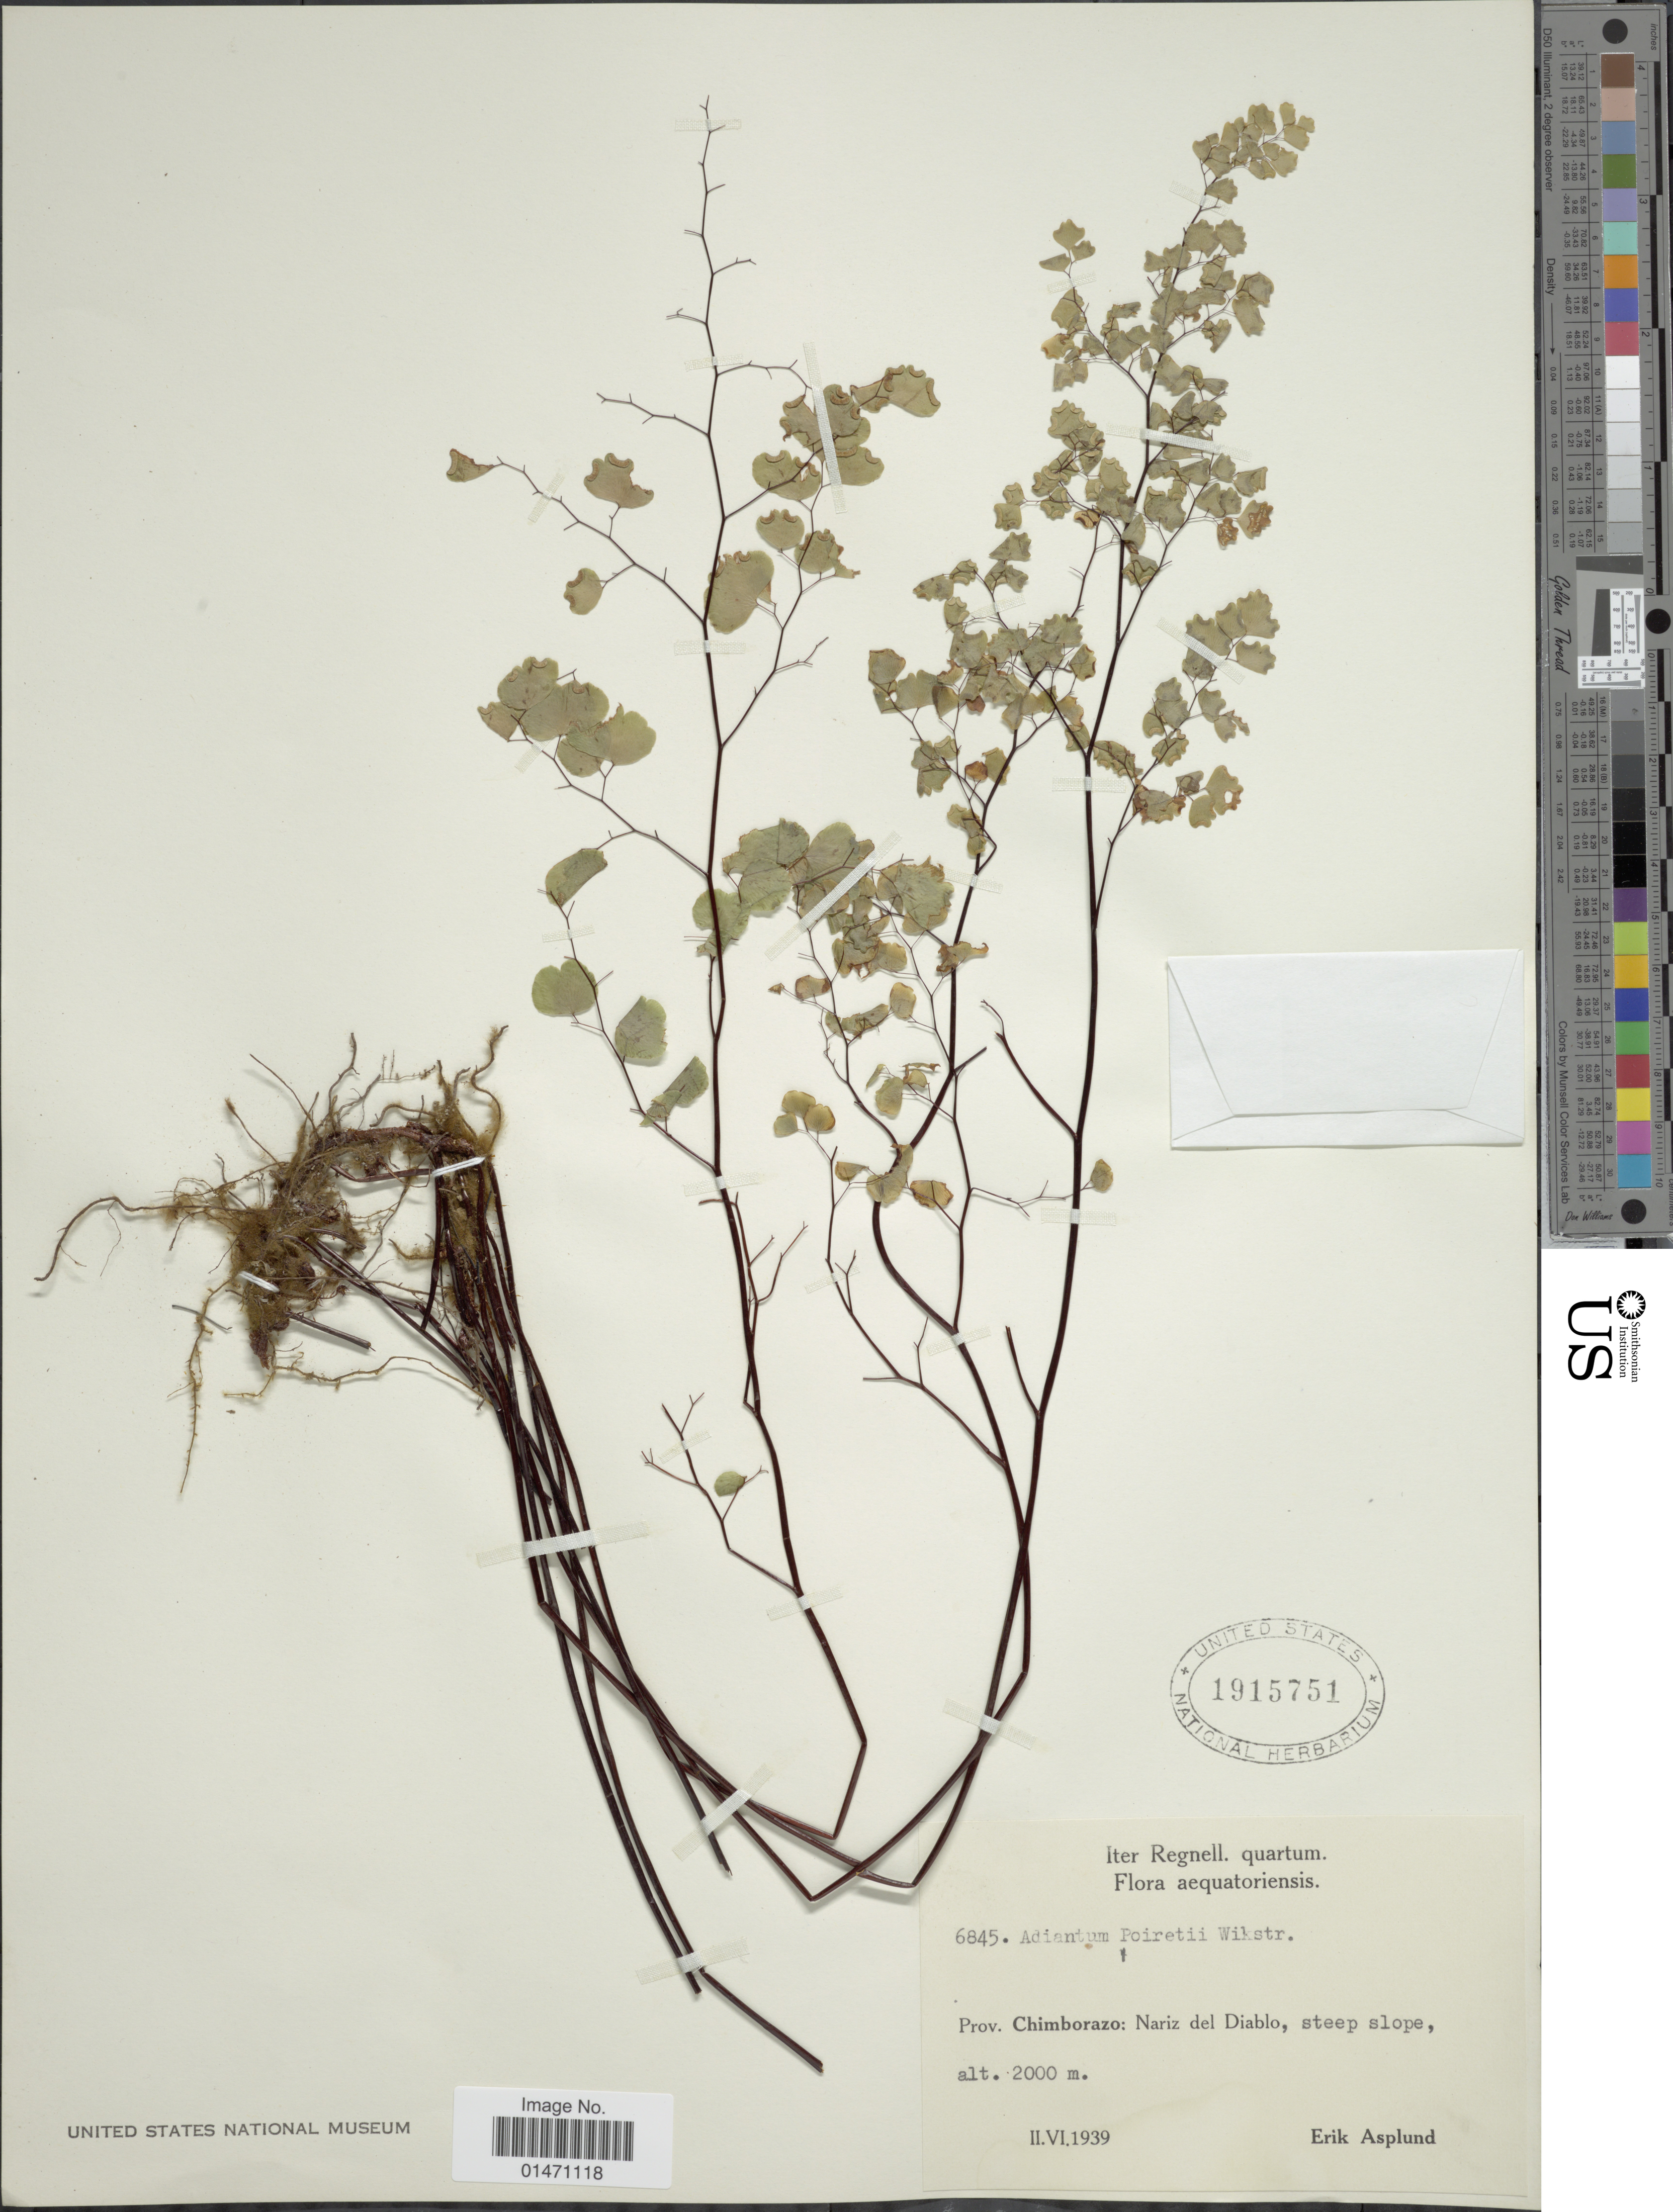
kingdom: Plantae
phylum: Tracheophyta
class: Polypodiopsida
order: Polypodiales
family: Pteridaceae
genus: Adiantum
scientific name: Adiantum poiretii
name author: Wikstr.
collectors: E. Asplund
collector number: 6845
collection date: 1939-02/1939-06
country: Ecuador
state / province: Chimborazo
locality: Flora aequatoriensis, Prov. Chimborazo: Nariz del Diablo, steep slope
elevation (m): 2000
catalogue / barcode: US 1915751